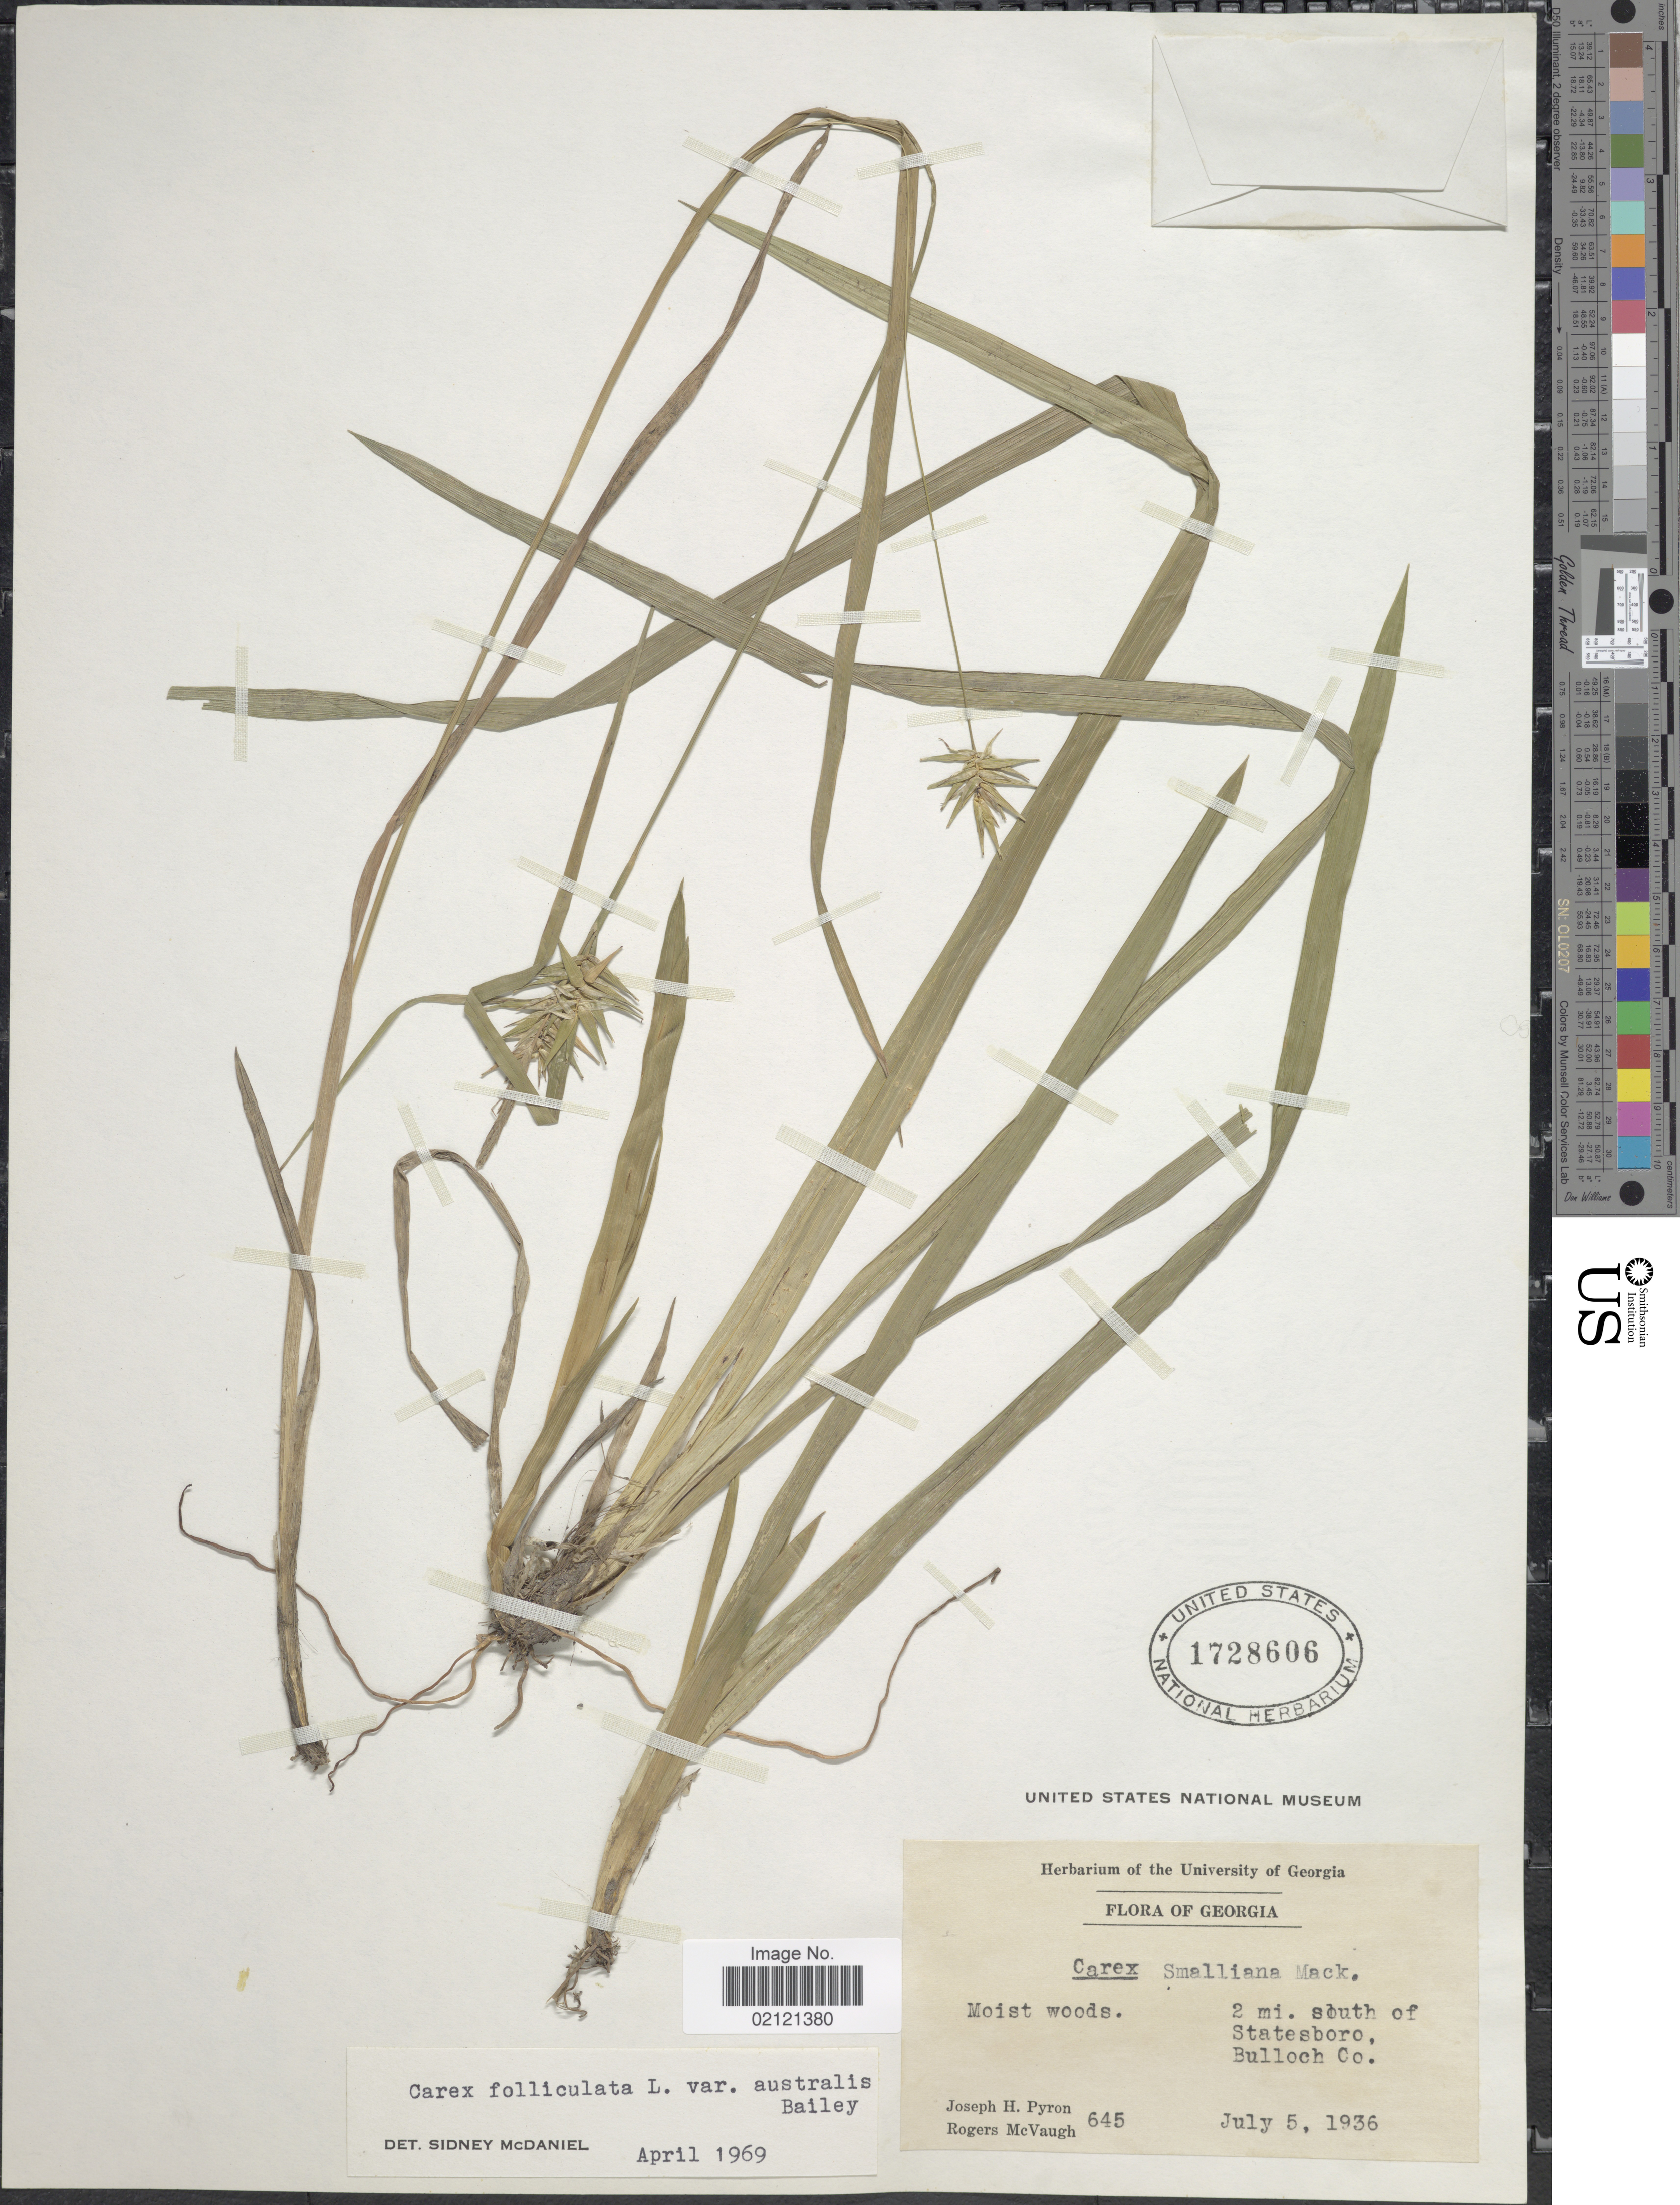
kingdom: Plantae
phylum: Tracheophyta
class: Liliopsida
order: Poales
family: Cyperaceae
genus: Carex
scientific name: Carex lonchocarpa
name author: Willd. ex Spreng.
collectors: J. H. Pyron & R. McVaugh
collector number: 645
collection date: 1936-07-05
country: United States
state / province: Georgia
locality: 2 mi. south of Statesboro, Bullock Co.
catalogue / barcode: US 1728606